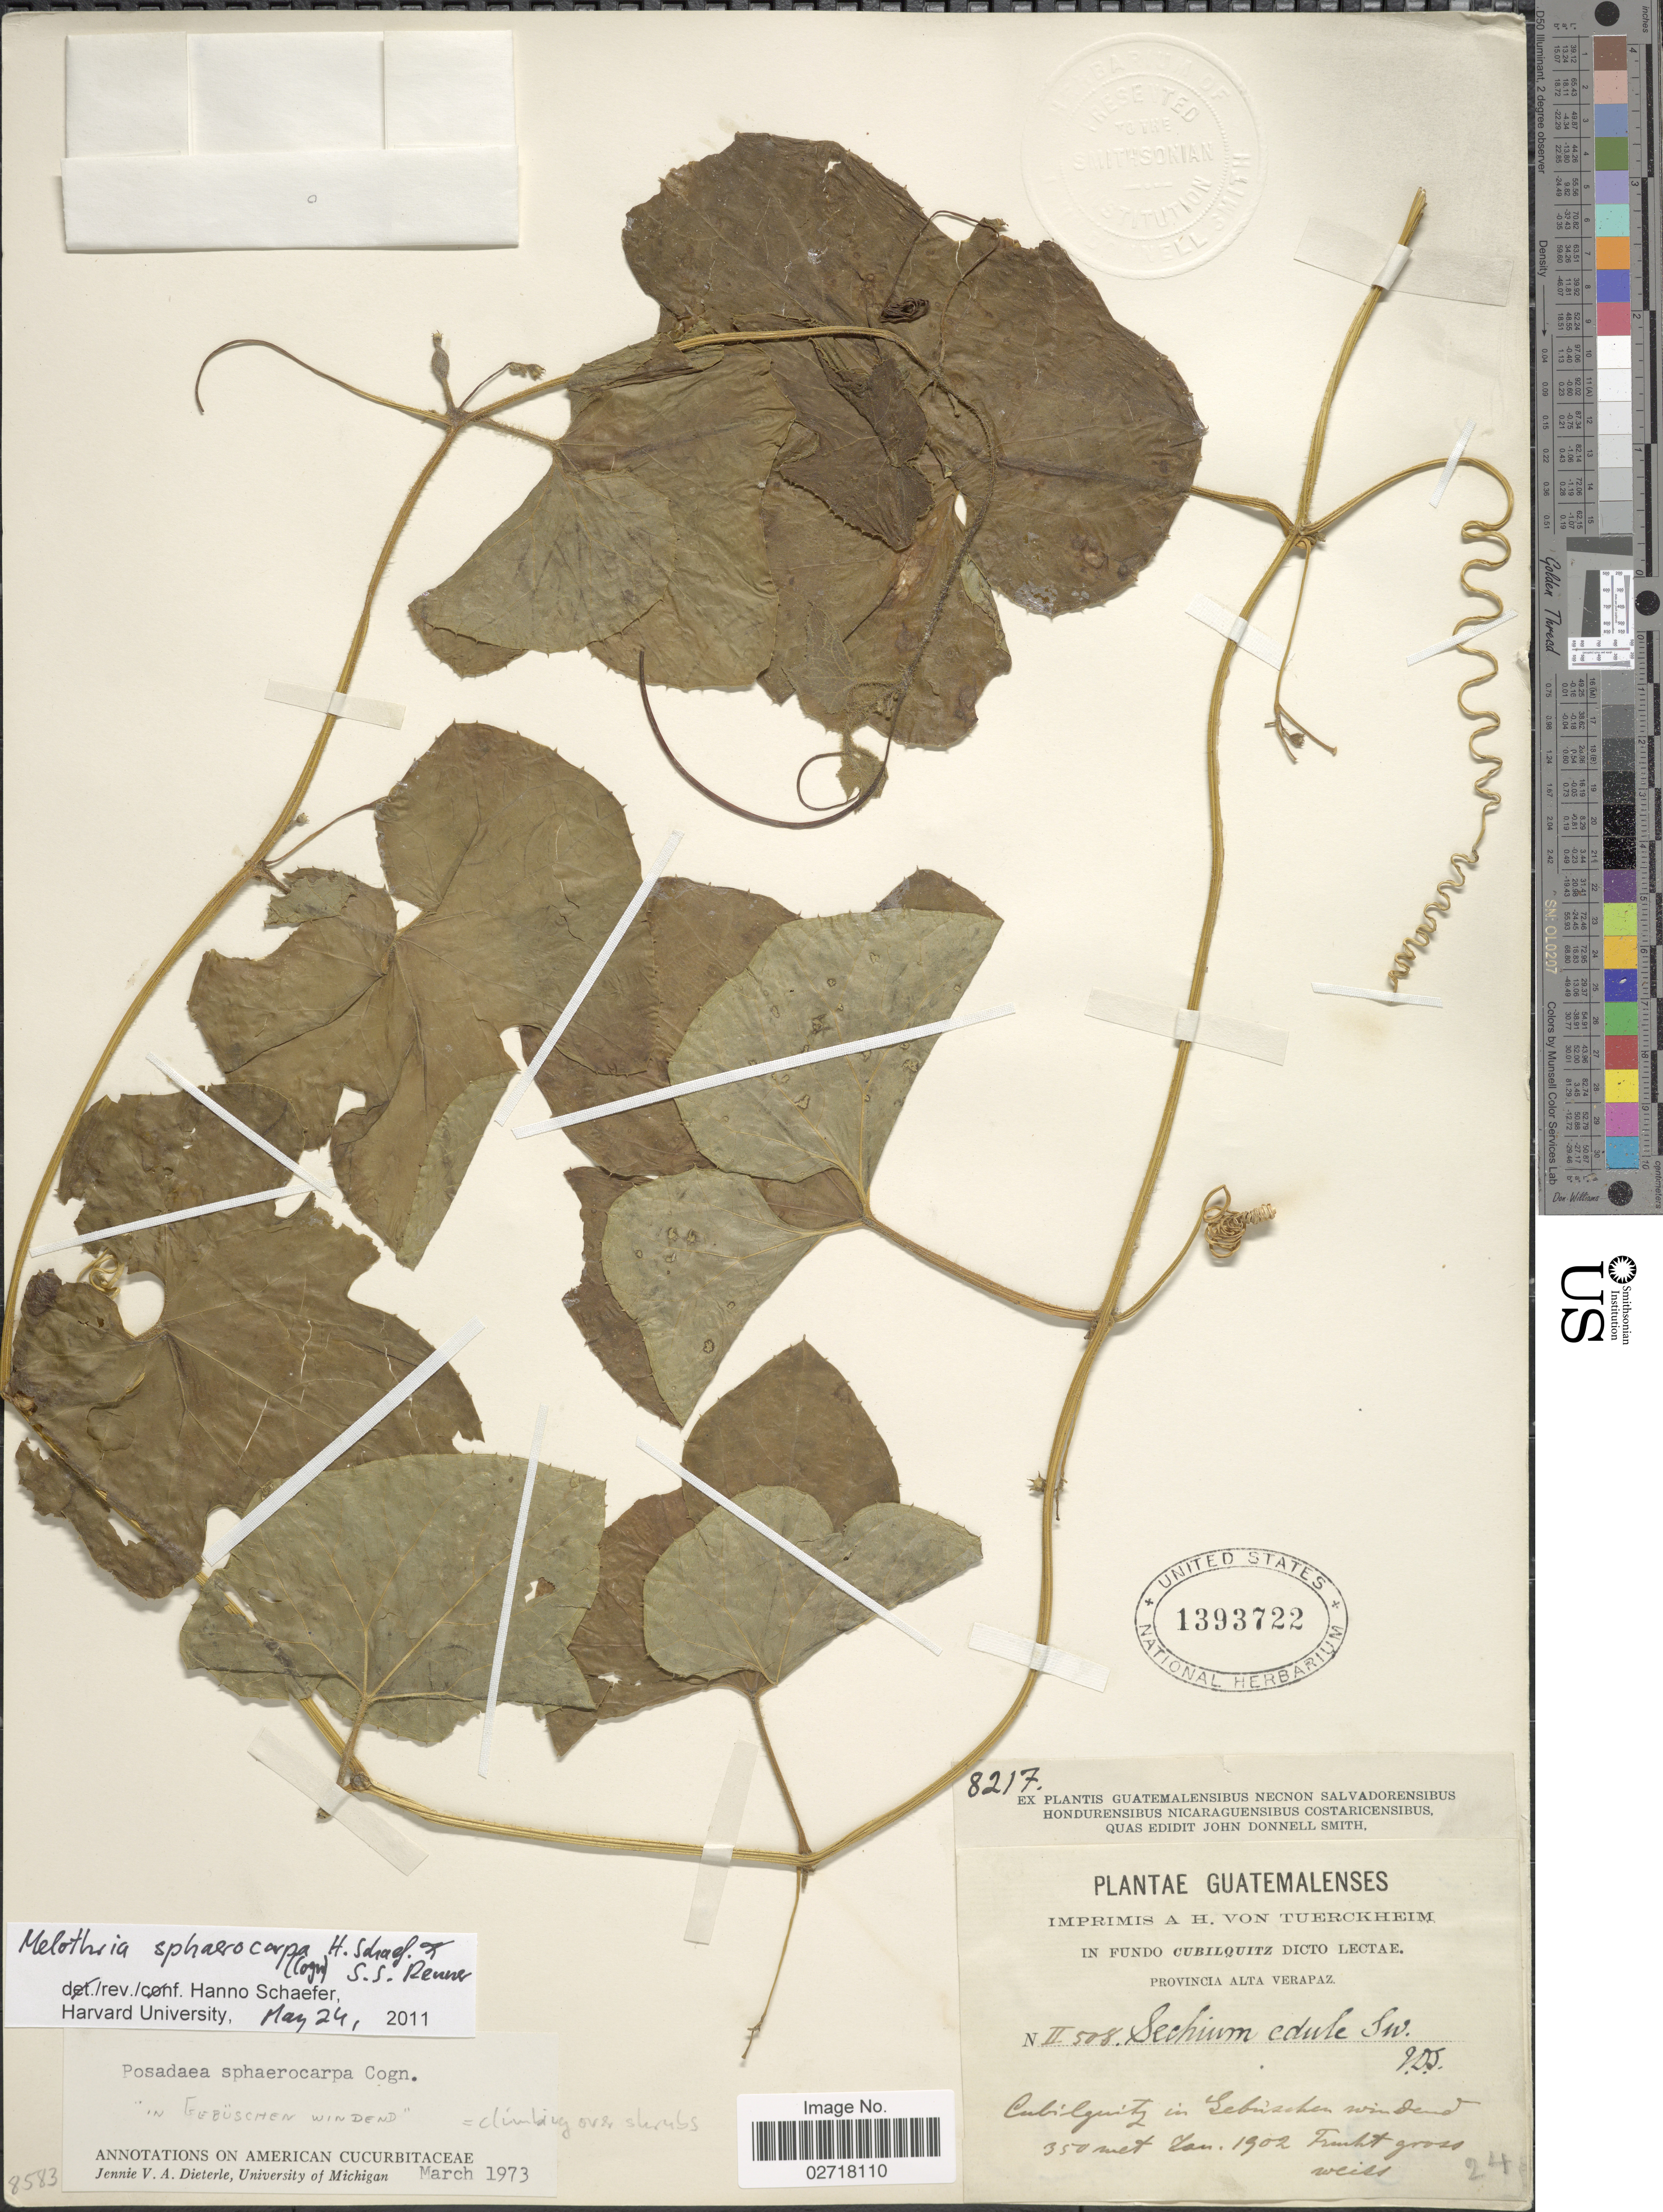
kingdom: Plantae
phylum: Tracheophyta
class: Magnoliopsida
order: Cucurbitales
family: Cucurbitaceae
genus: Melothria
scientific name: Melothria sphaerocarpa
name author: (Cogn.) H. Schaef. & S.S. Renner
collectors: H. von Türckheim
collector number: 8217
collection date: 1902-01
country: Guatemala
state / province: Alta Verapaz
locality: Cubilquitz.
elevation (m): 350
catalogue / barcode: US 1393722